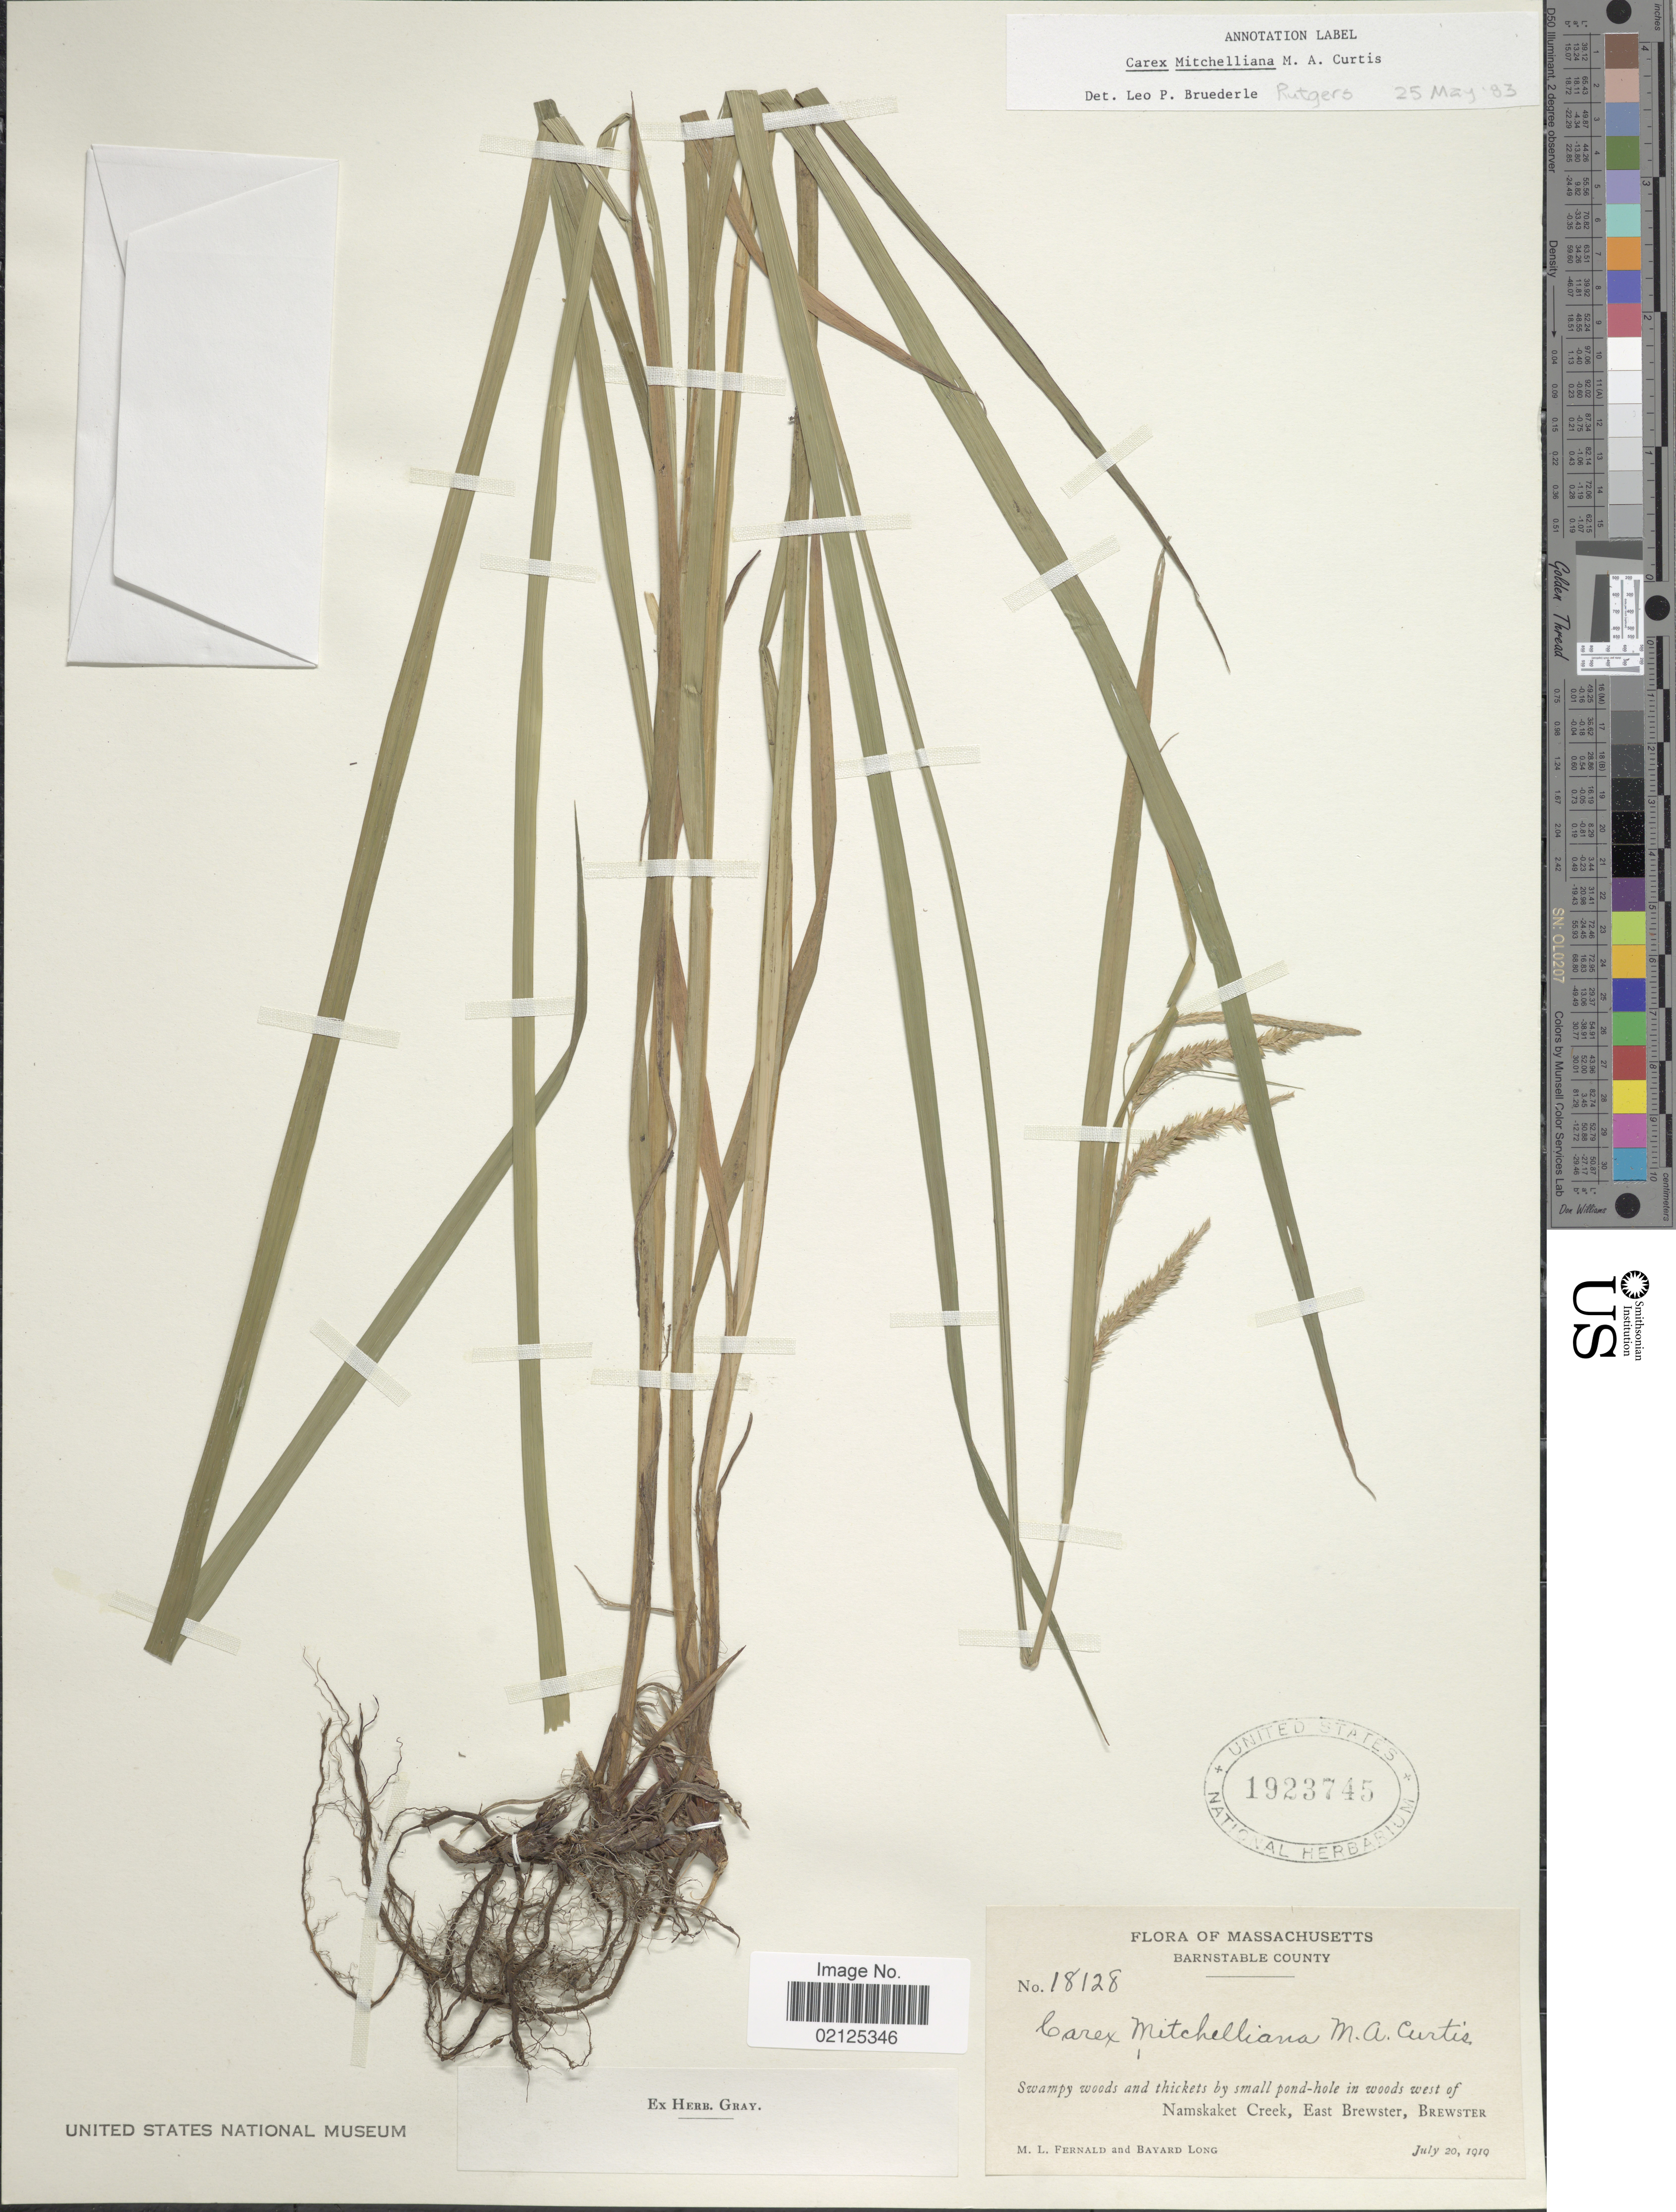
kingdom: Plantae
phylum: Tracheophyta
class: Liliopsida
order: Poales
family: Cyperaceae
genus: Carex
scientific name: Carex mitchelliana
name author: M.A. Curtis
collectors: M. L. Fernald & B. Long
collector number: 18128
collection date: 1919-07-20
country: United States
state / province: Massachusetts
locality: Barnstable County, Swampy woods and thickets by small pond-hole in woods west of Namskaket Creek, East Brewster, Brewster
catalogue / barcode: US 1923745